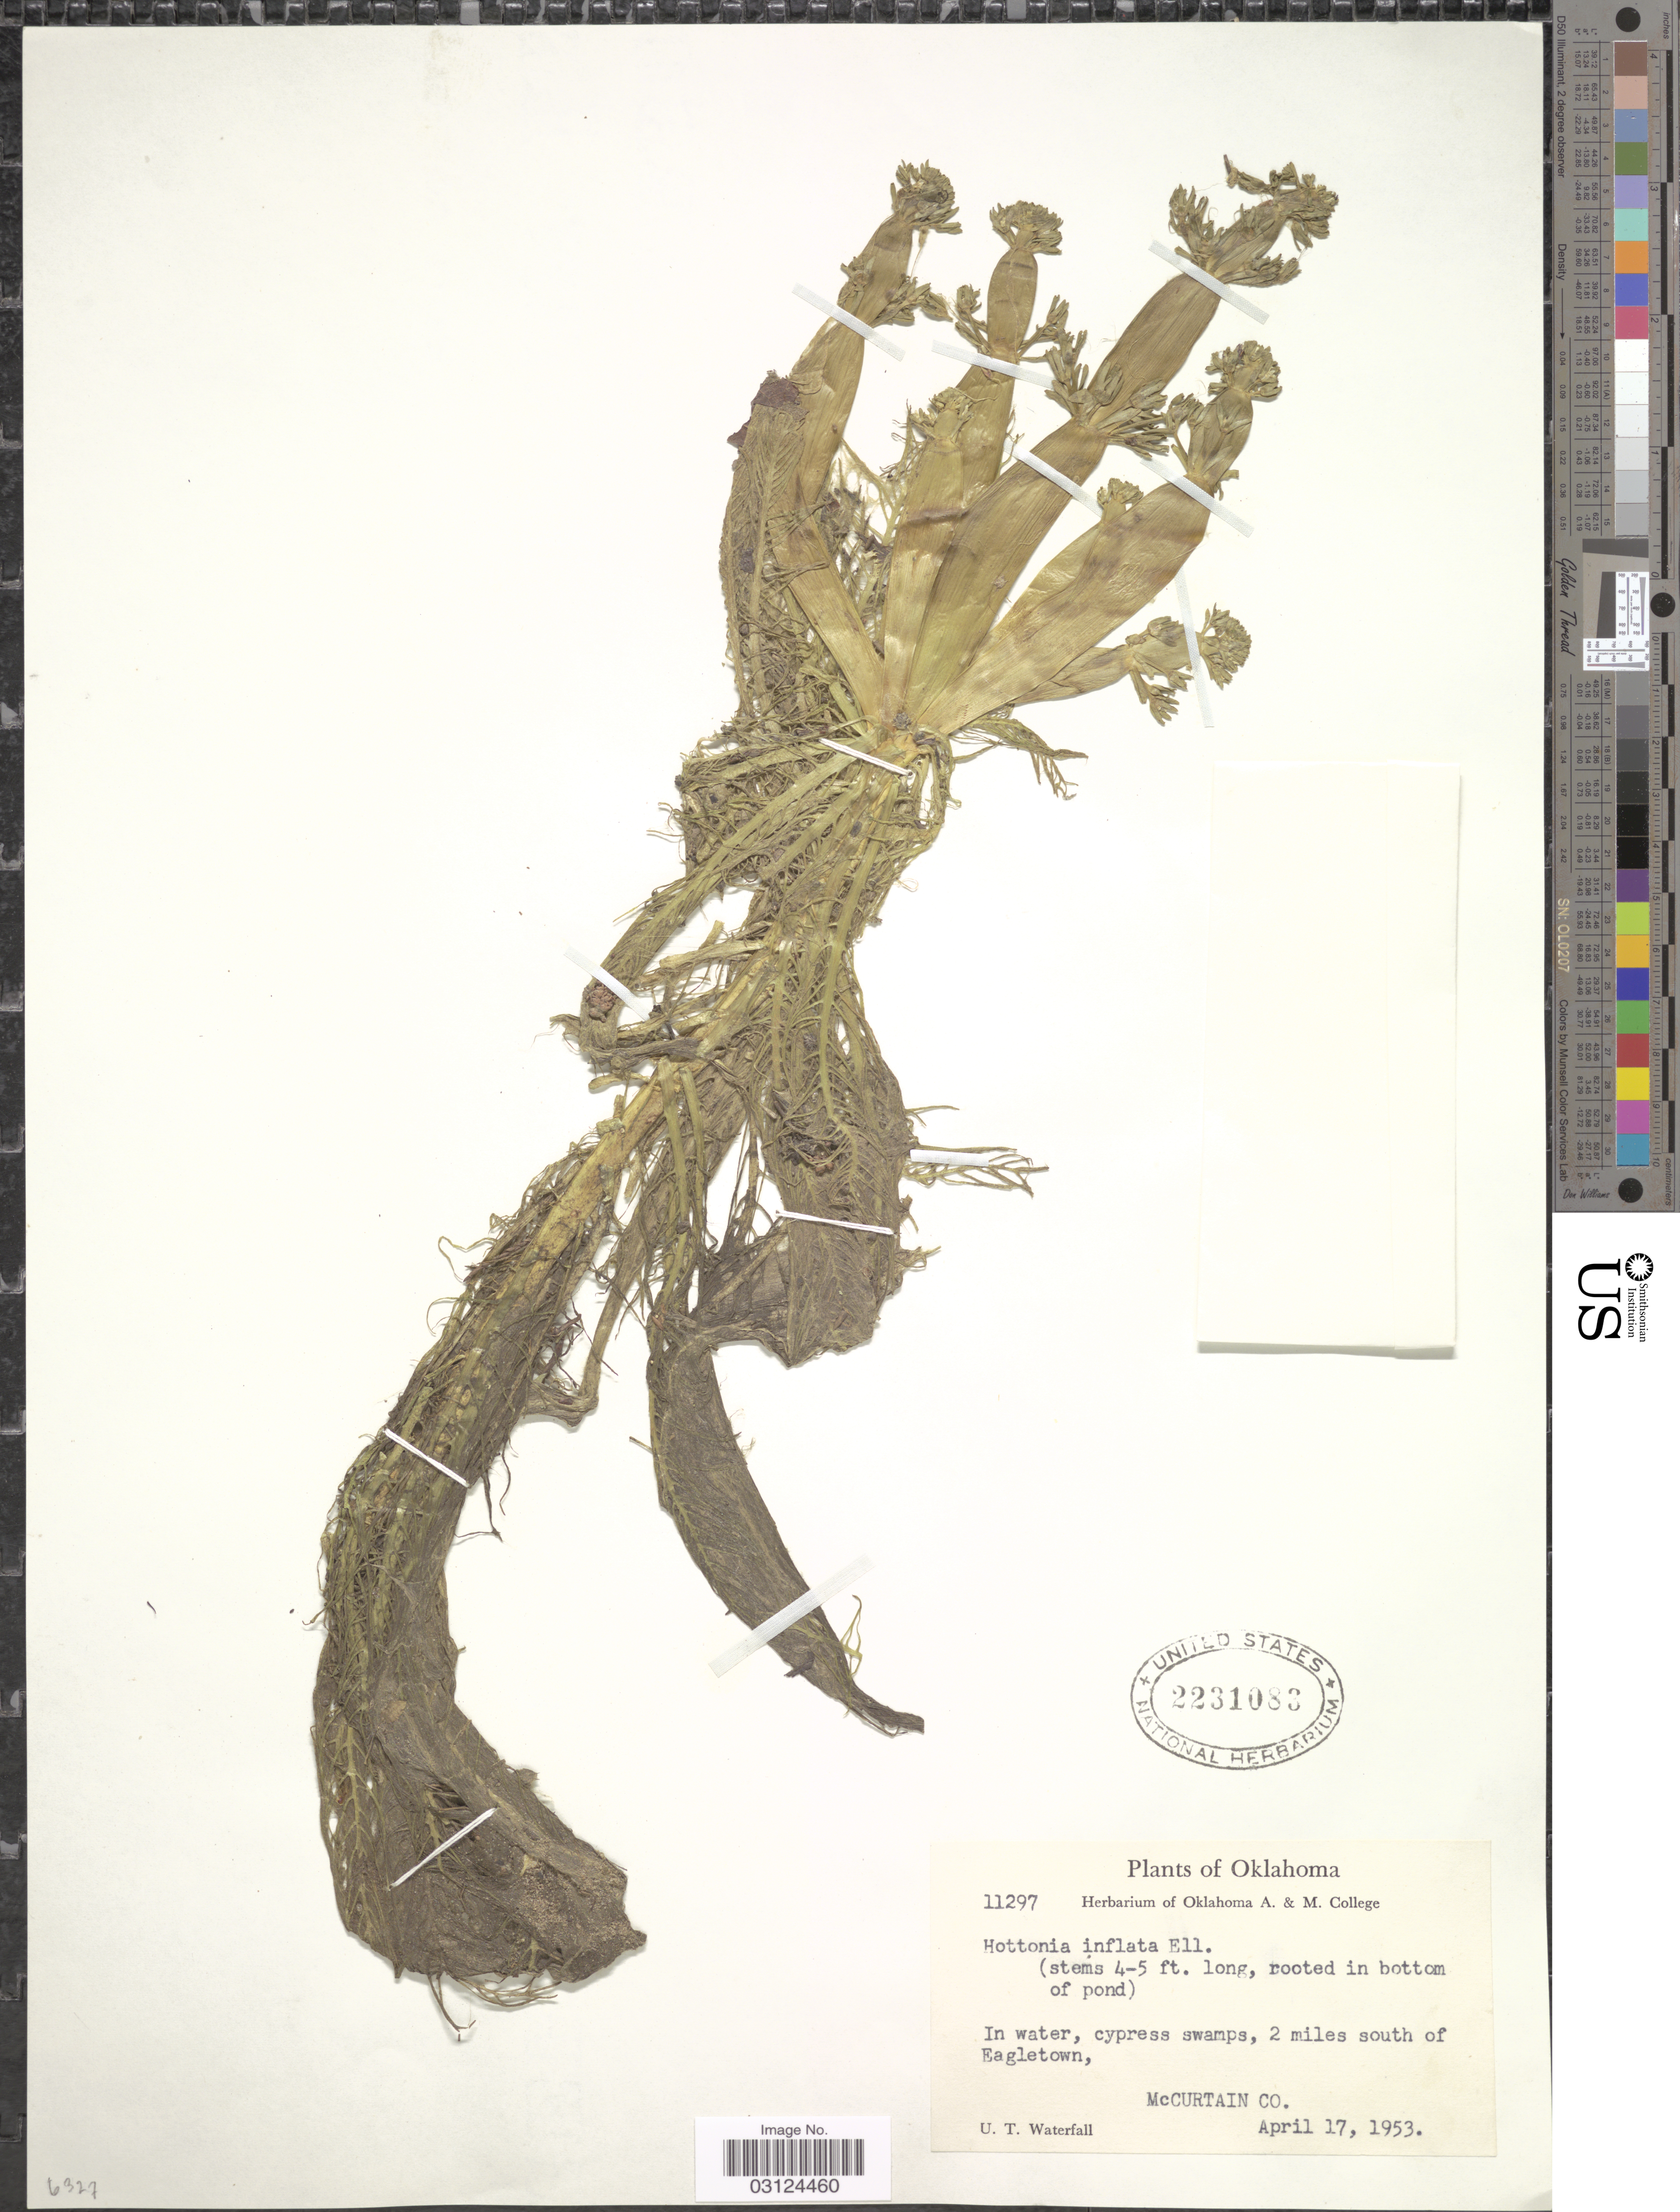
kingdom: Plantae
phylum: Tracheophyta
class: Magnoliopsida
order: Ericales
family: Primulaceae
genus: Hottonia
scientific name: Hottonia inflata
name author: Elliott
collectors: U. T. Waterfall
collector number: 11297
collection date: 1953-04-17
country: United States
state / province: Oklahoma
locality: In water, cypress swamps, 2 miles south of Eagletown, McCurtain Co.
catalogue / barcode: US 2231083